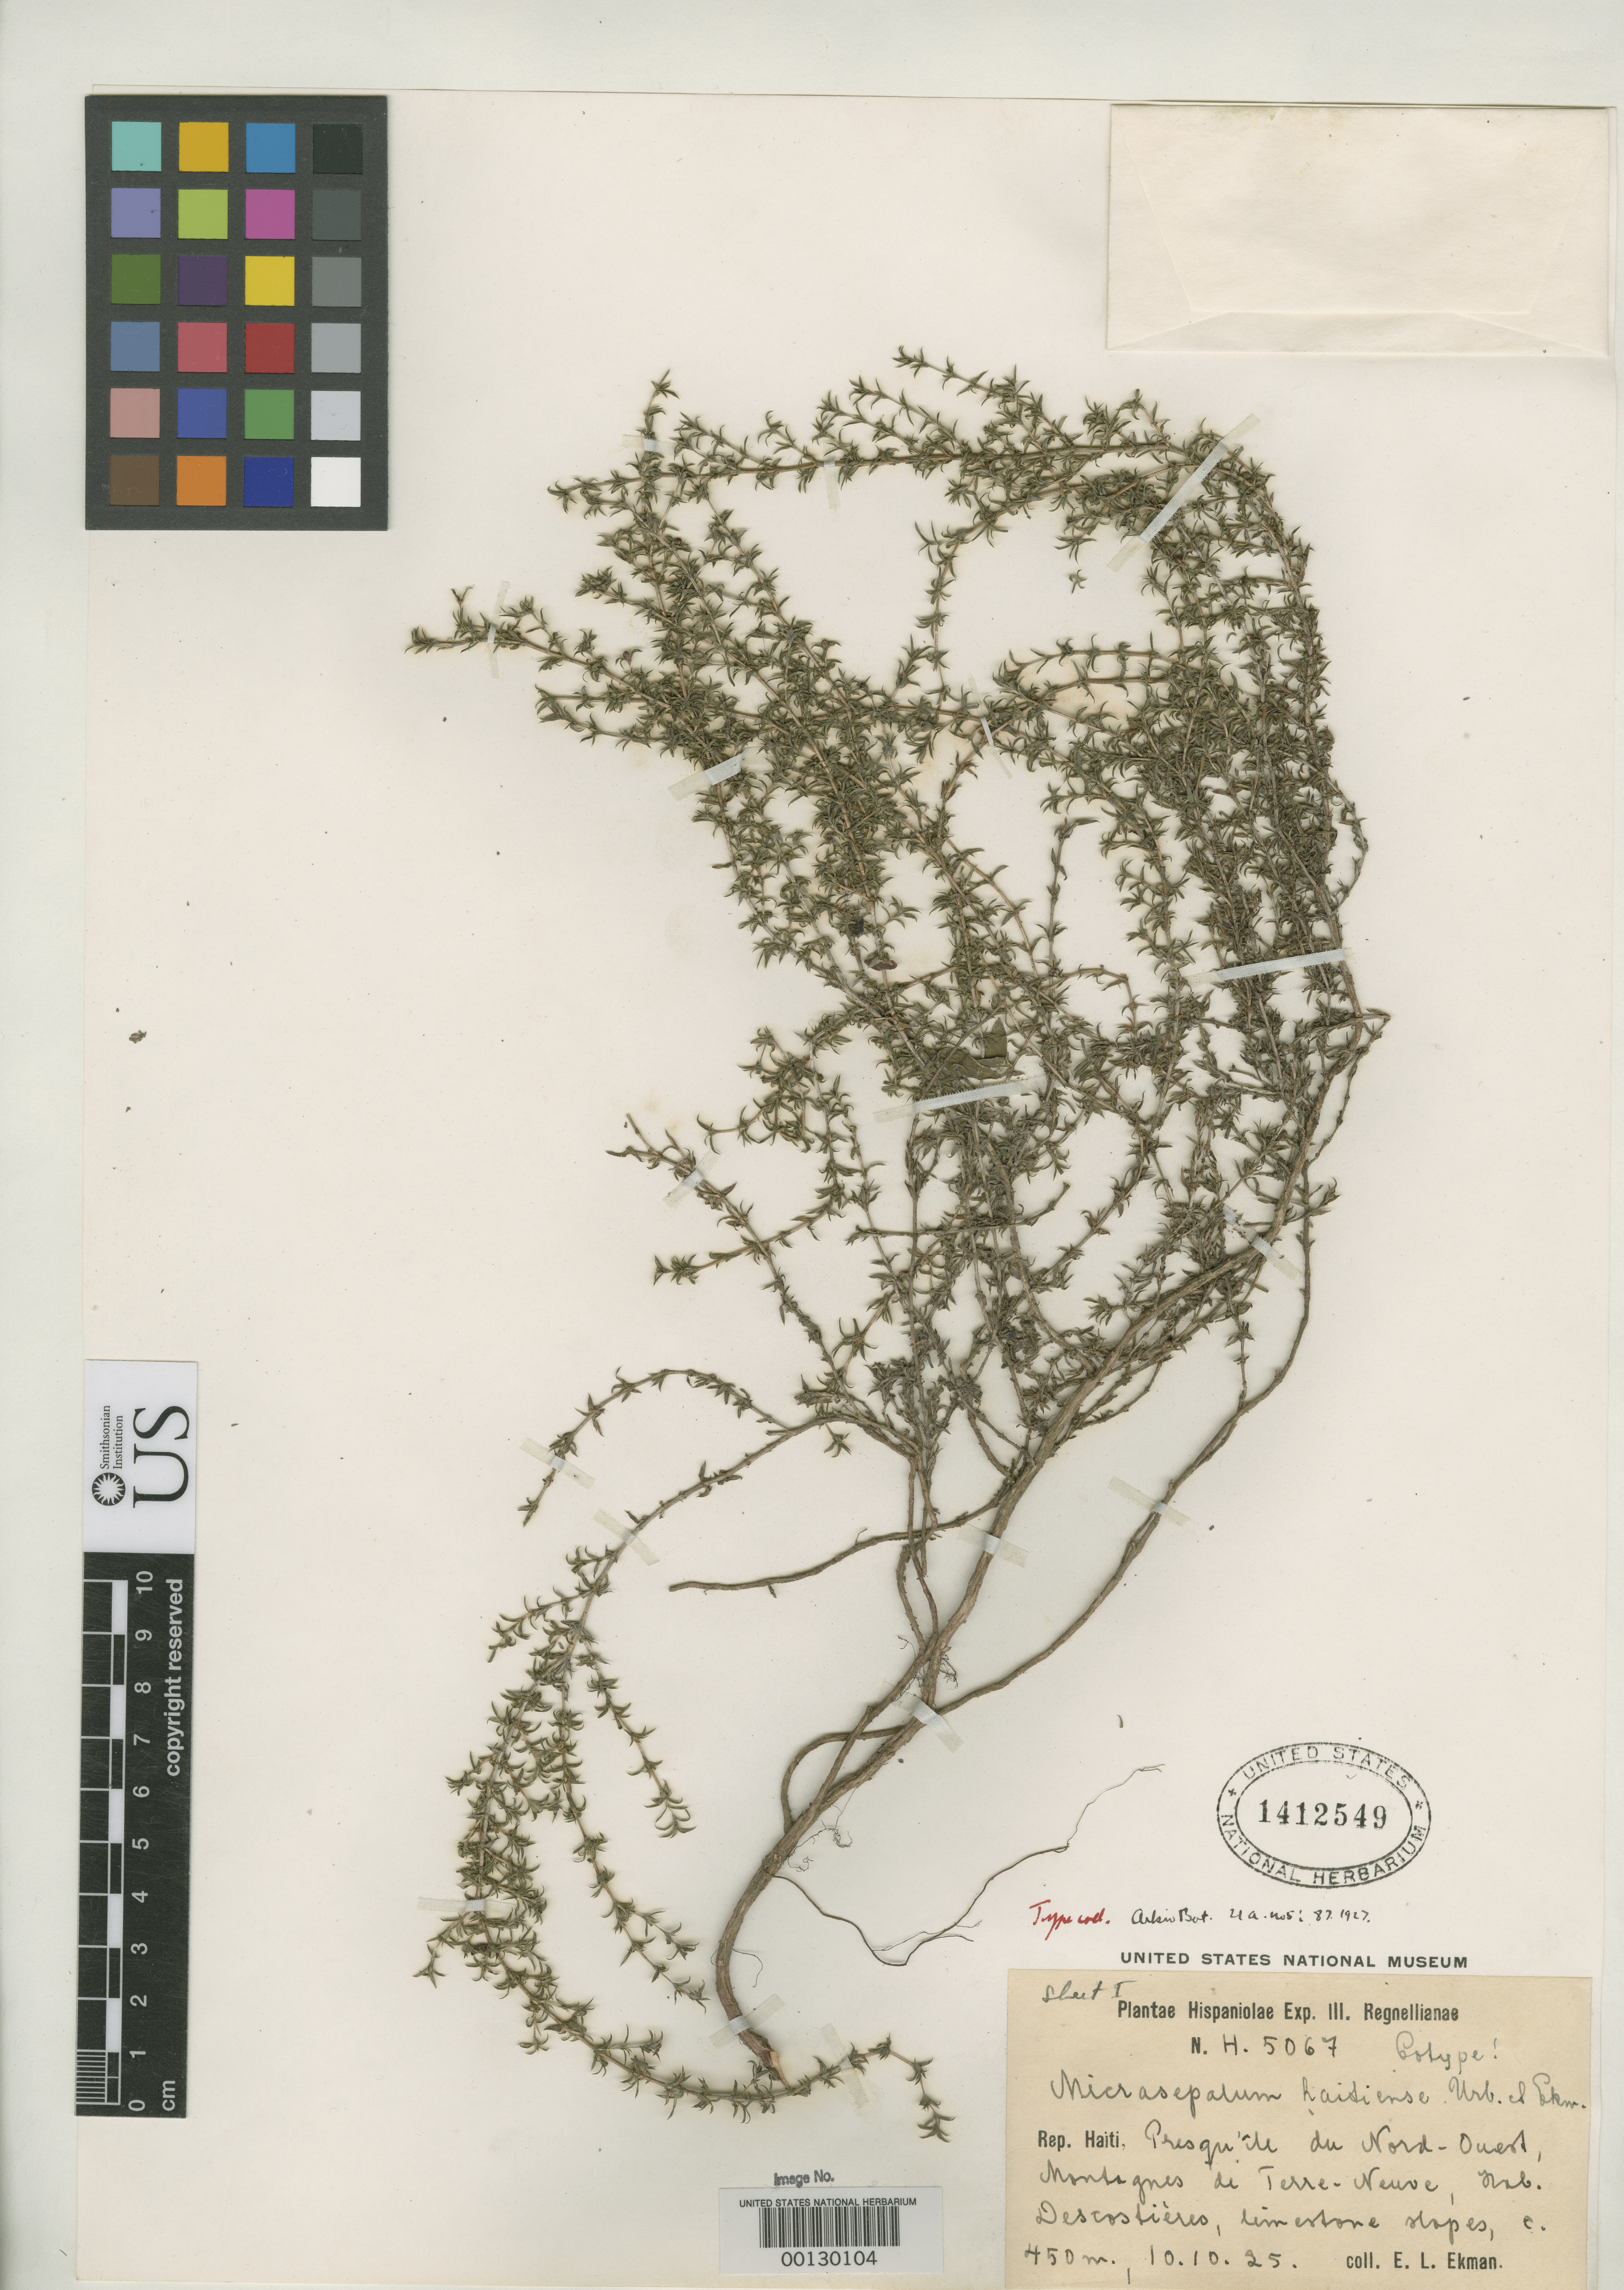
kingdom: Plantae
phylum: Tracheophyta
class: Magnoliopsida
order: Gentianales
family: Rubiaceae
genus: Micrasepalum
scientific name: Micrasepalum haitiense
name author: Urb. & Ekman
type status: Isotype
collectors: E. L. Ekman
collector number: H 5067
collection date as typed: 10 Oct 1925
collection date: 1925-10-10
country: Haiti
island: Hispaniola Island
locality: Montagnes de Terre-nueve, Gros Morne.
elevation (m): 450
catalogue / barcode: US 1412549